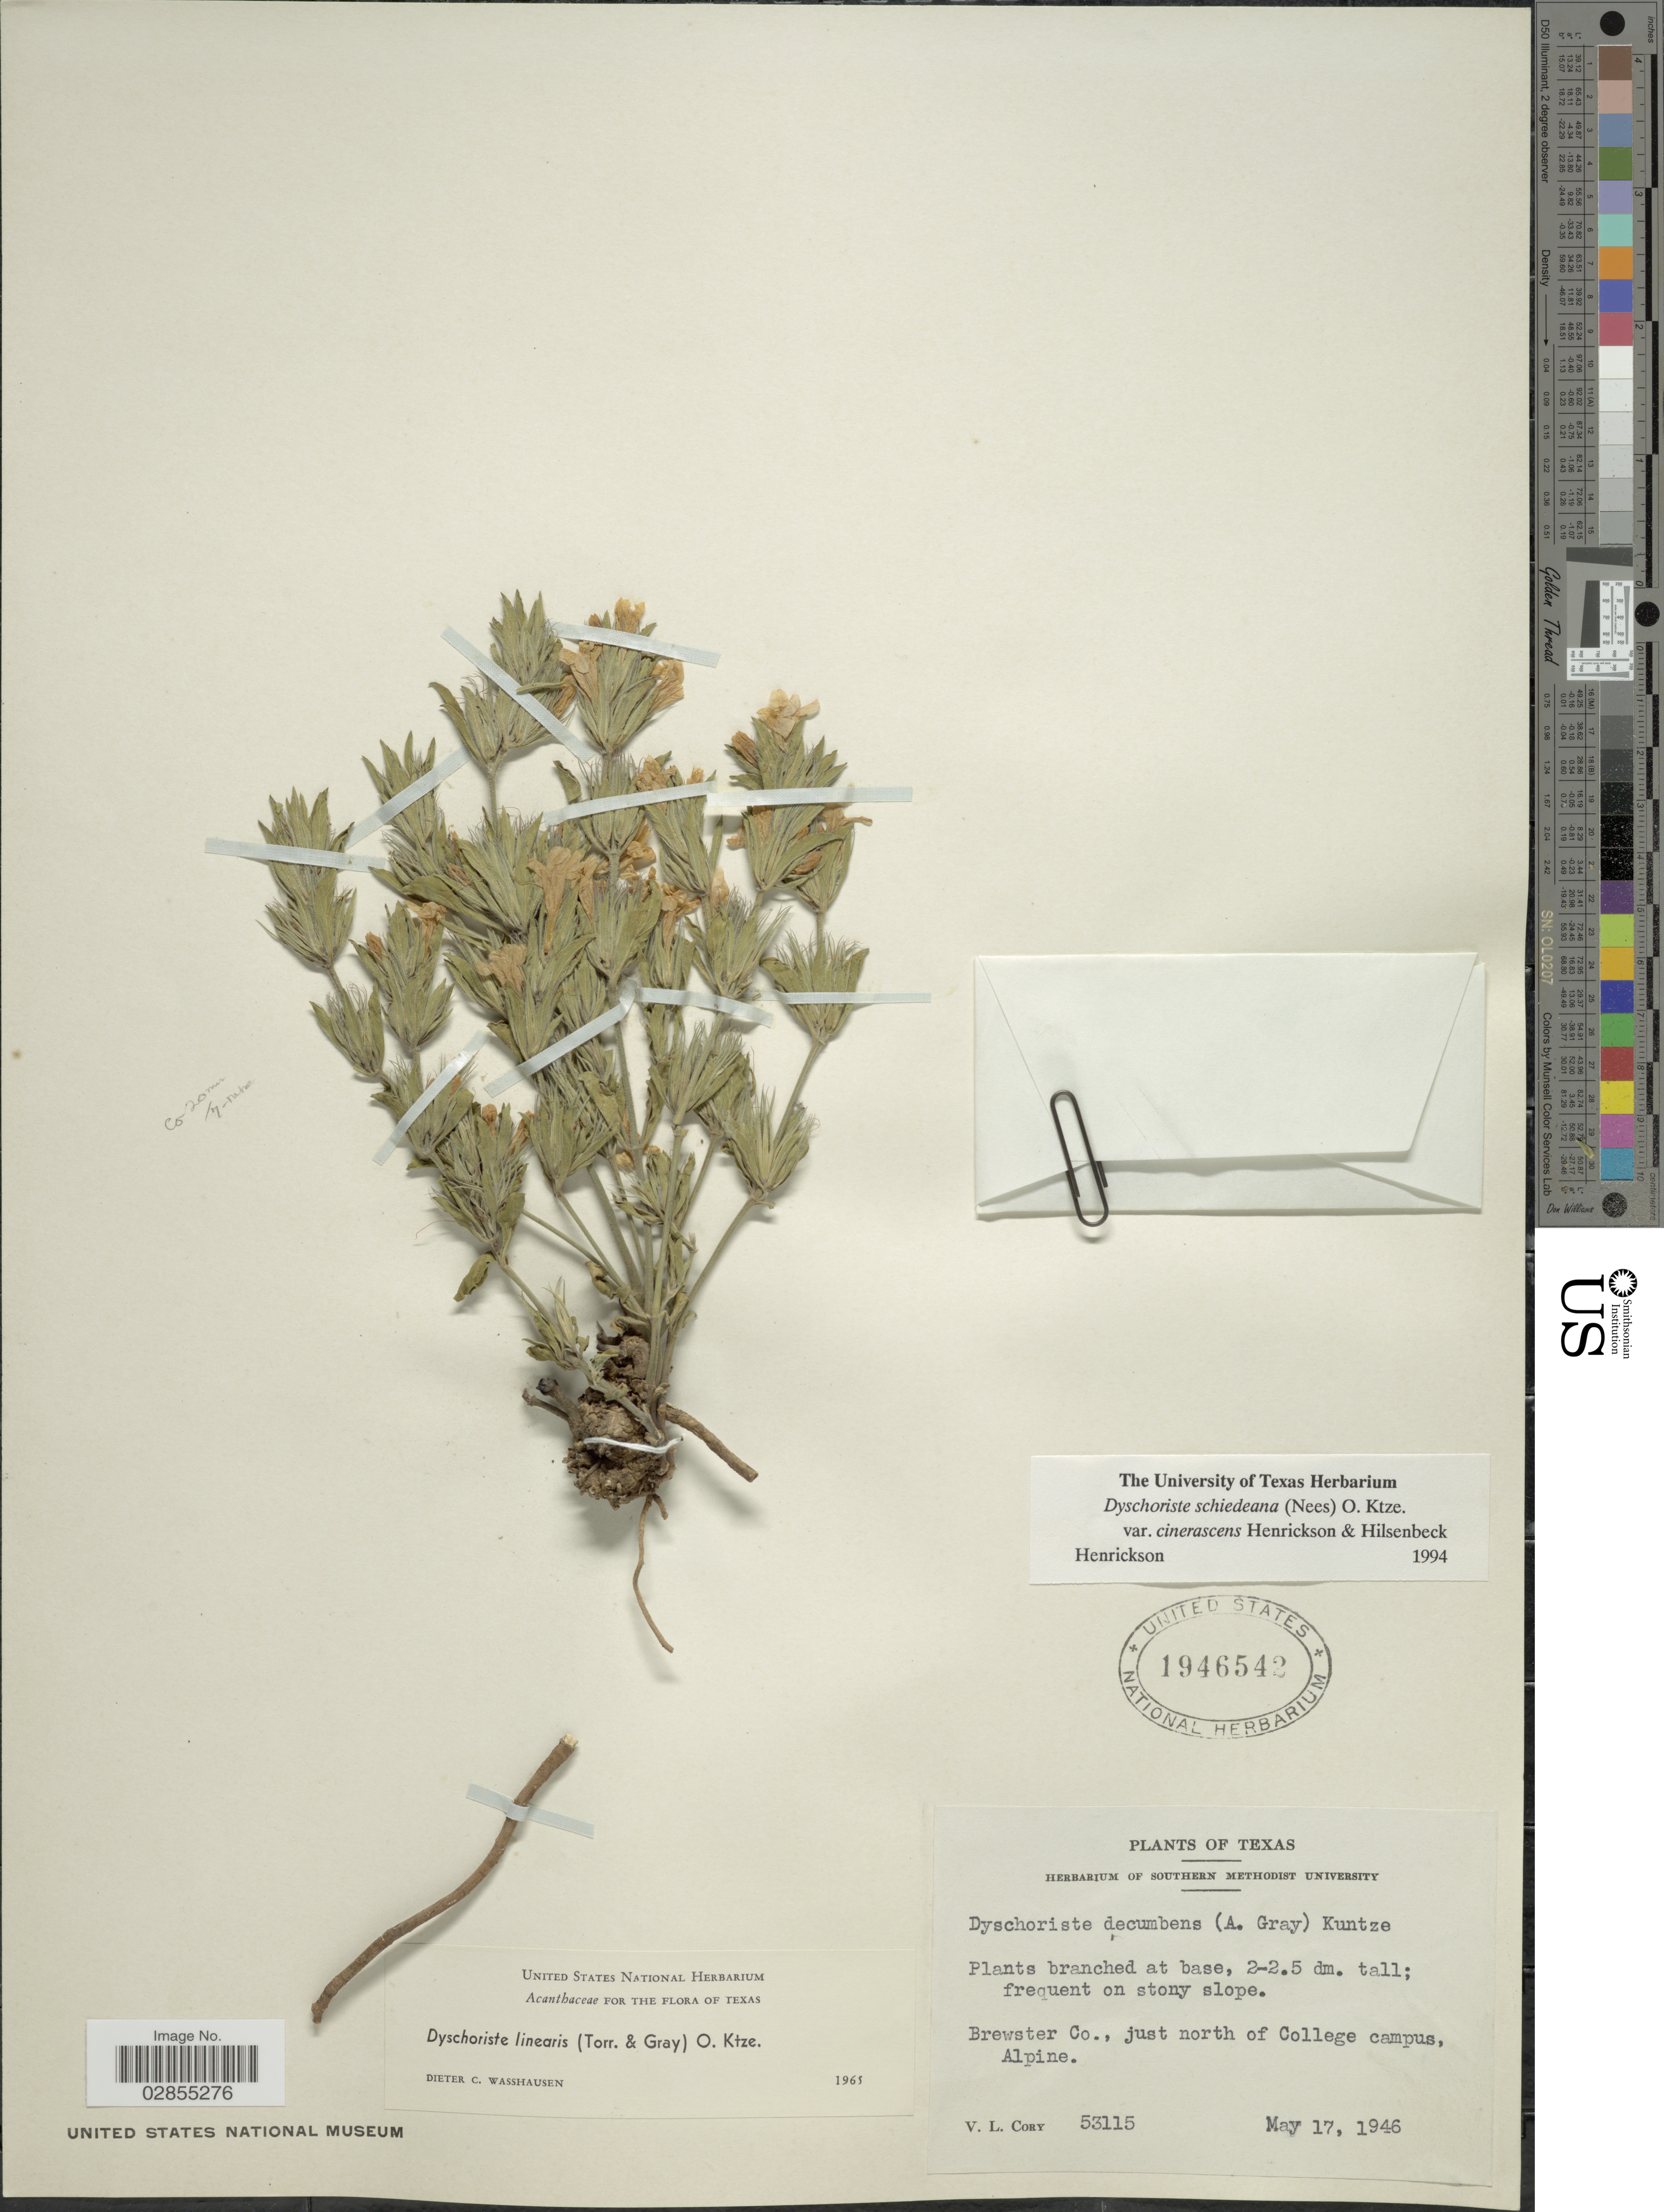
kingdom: Plantae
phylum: Tracheophyta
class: Magnoliopsida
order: Lamiales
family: Acanthaceae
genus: Dyschoriste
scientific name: Dyschoriste schiedeana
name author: (Nees) Kuntze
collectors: V. Cory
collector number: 53115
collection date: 1946-05-17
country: United States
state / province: Texas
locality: Brewster Co., just north of College campus, Alpine.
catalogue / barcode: US 1946542